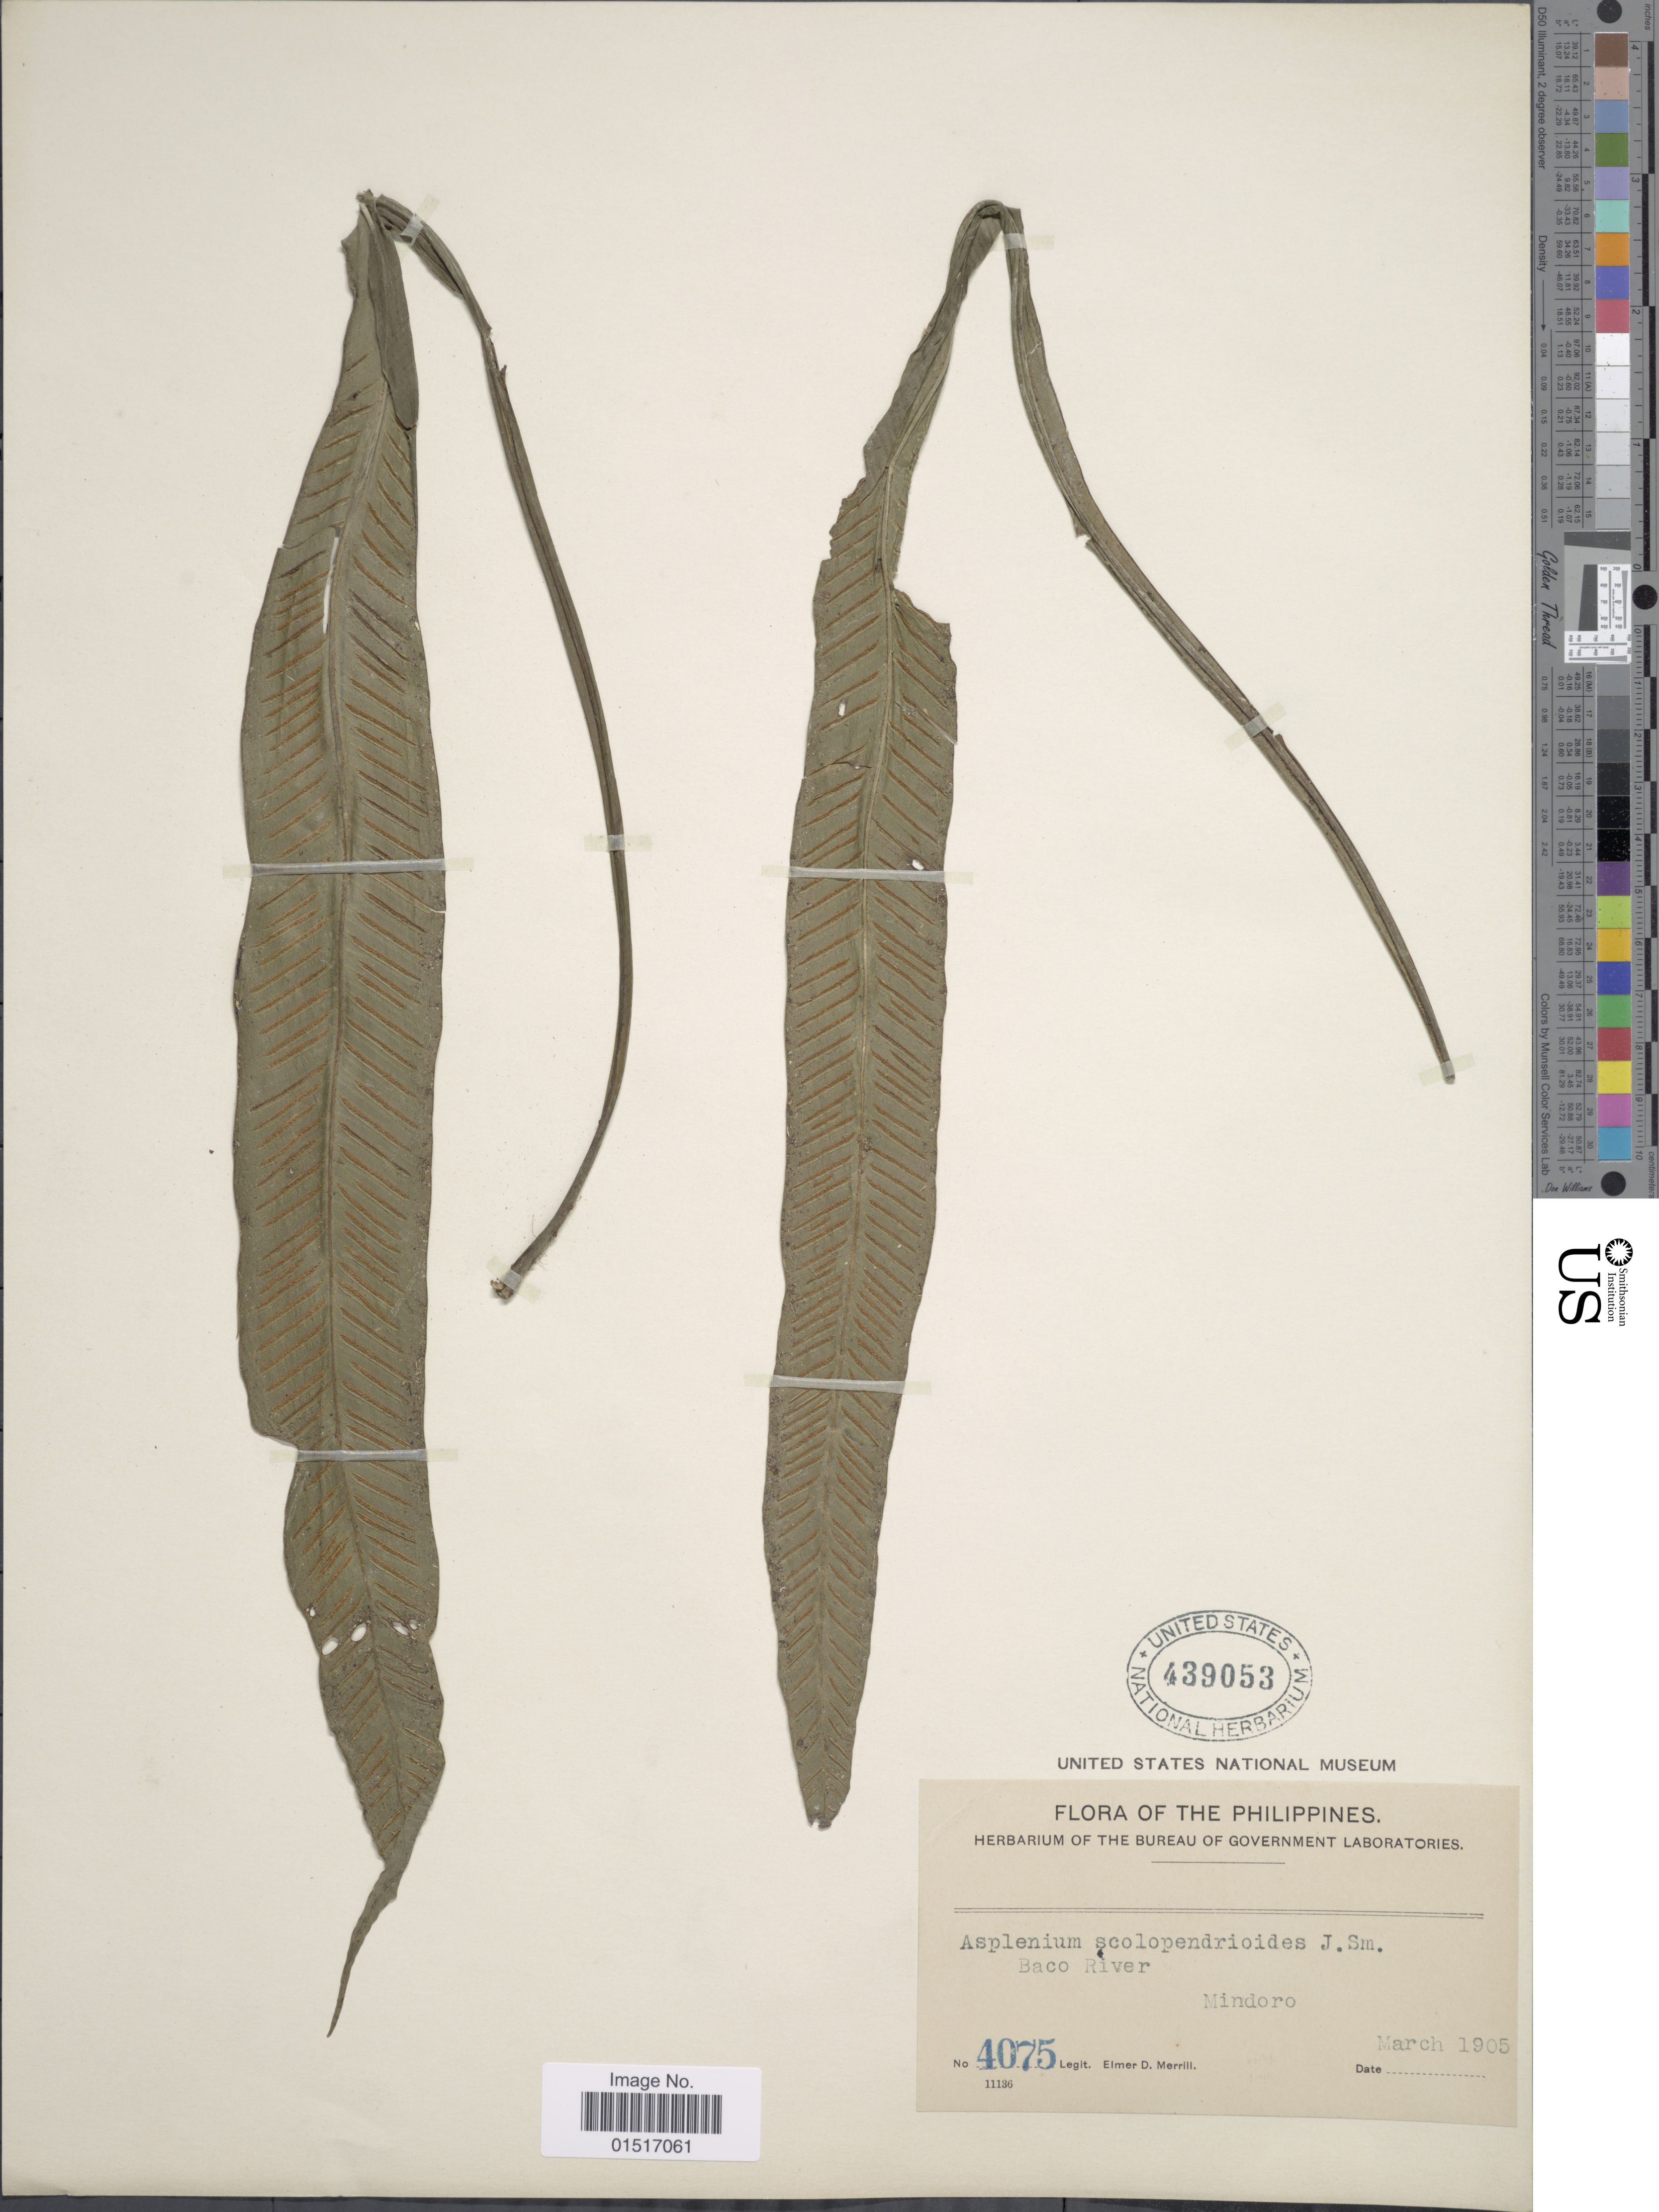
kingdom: Plantae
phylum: Tracheophyta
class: Polypodiopsida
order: Polypodiales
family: Aspleniaceae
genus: Asplenium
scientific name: Asplenium scolopendrioides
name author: J. Sm.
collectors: E. D. Merrill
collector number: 4075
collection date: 1905-03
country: Philippines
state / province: Mimaropa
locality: Baco River, Mindoro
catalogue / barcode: US 439053